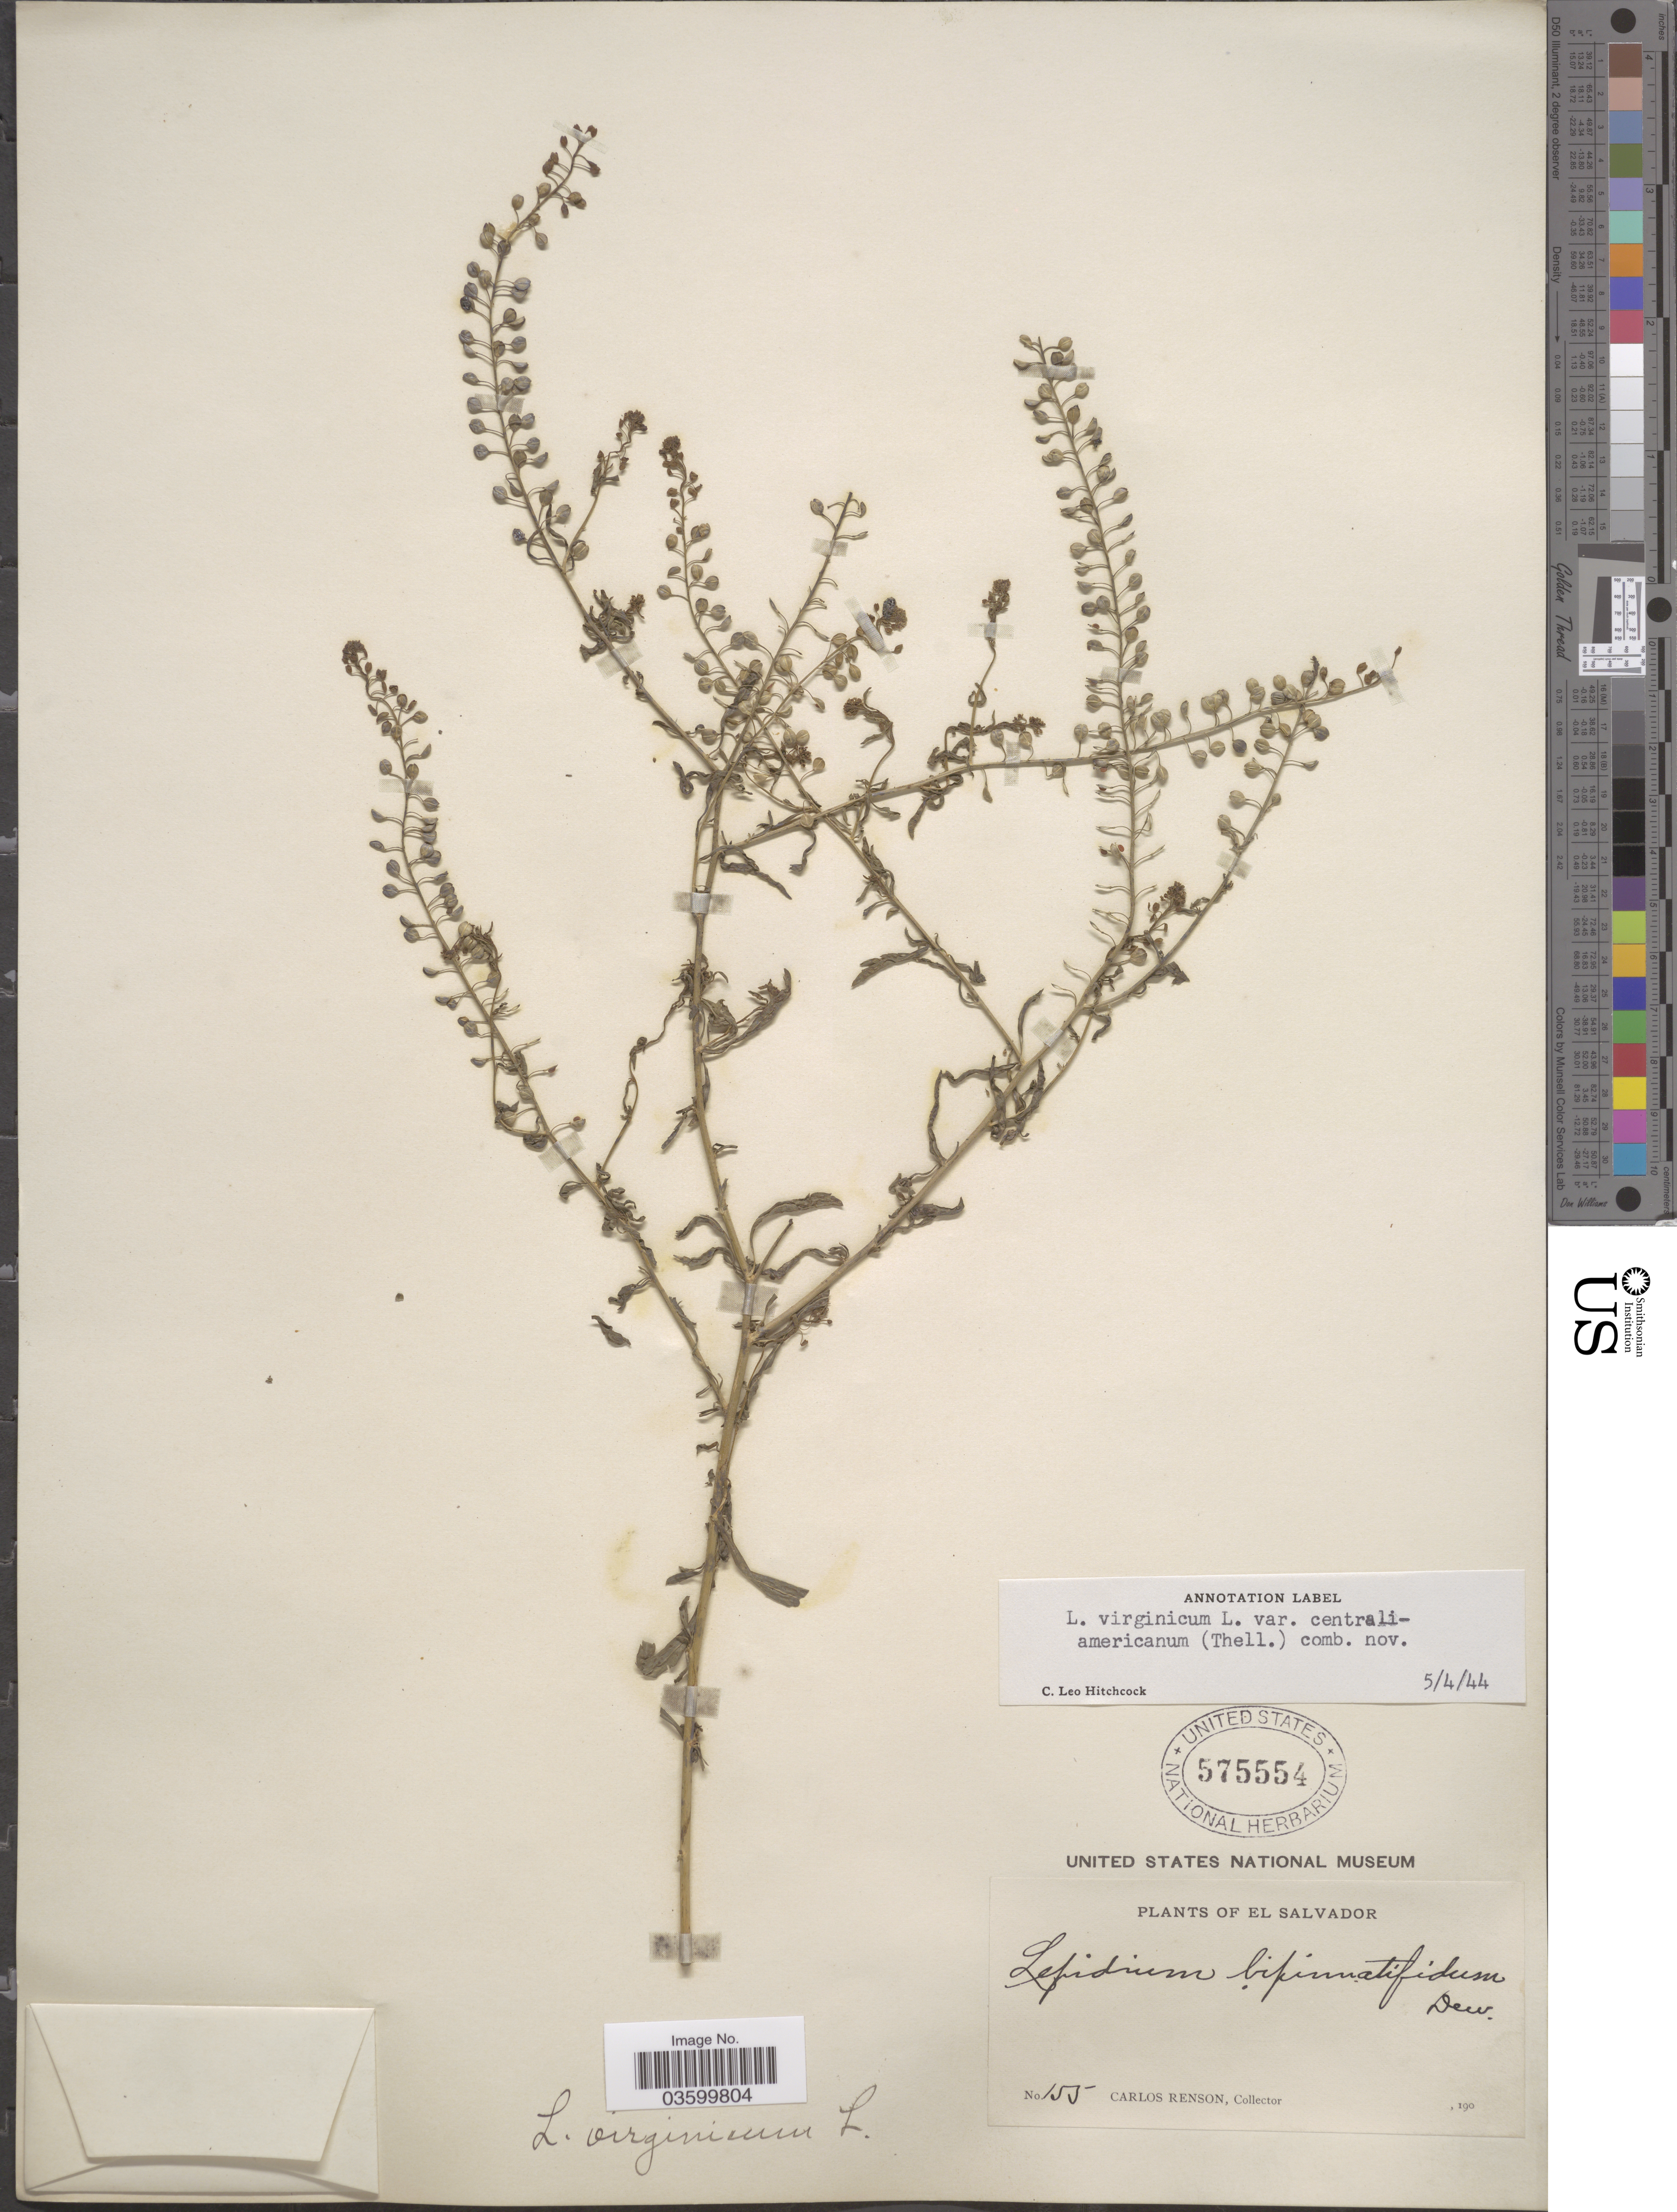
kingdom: Plantae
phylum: Tracheophyta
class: Magnoliopsida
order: Brassicales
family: Brassicaceae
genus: Lepidium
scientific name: Lepidium virginicum var. centrali-americanum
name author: (Thell.) C.L. Hitchc.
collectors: C. Renson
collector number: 155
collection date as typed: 190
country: El Salvador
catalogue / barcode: US 575554